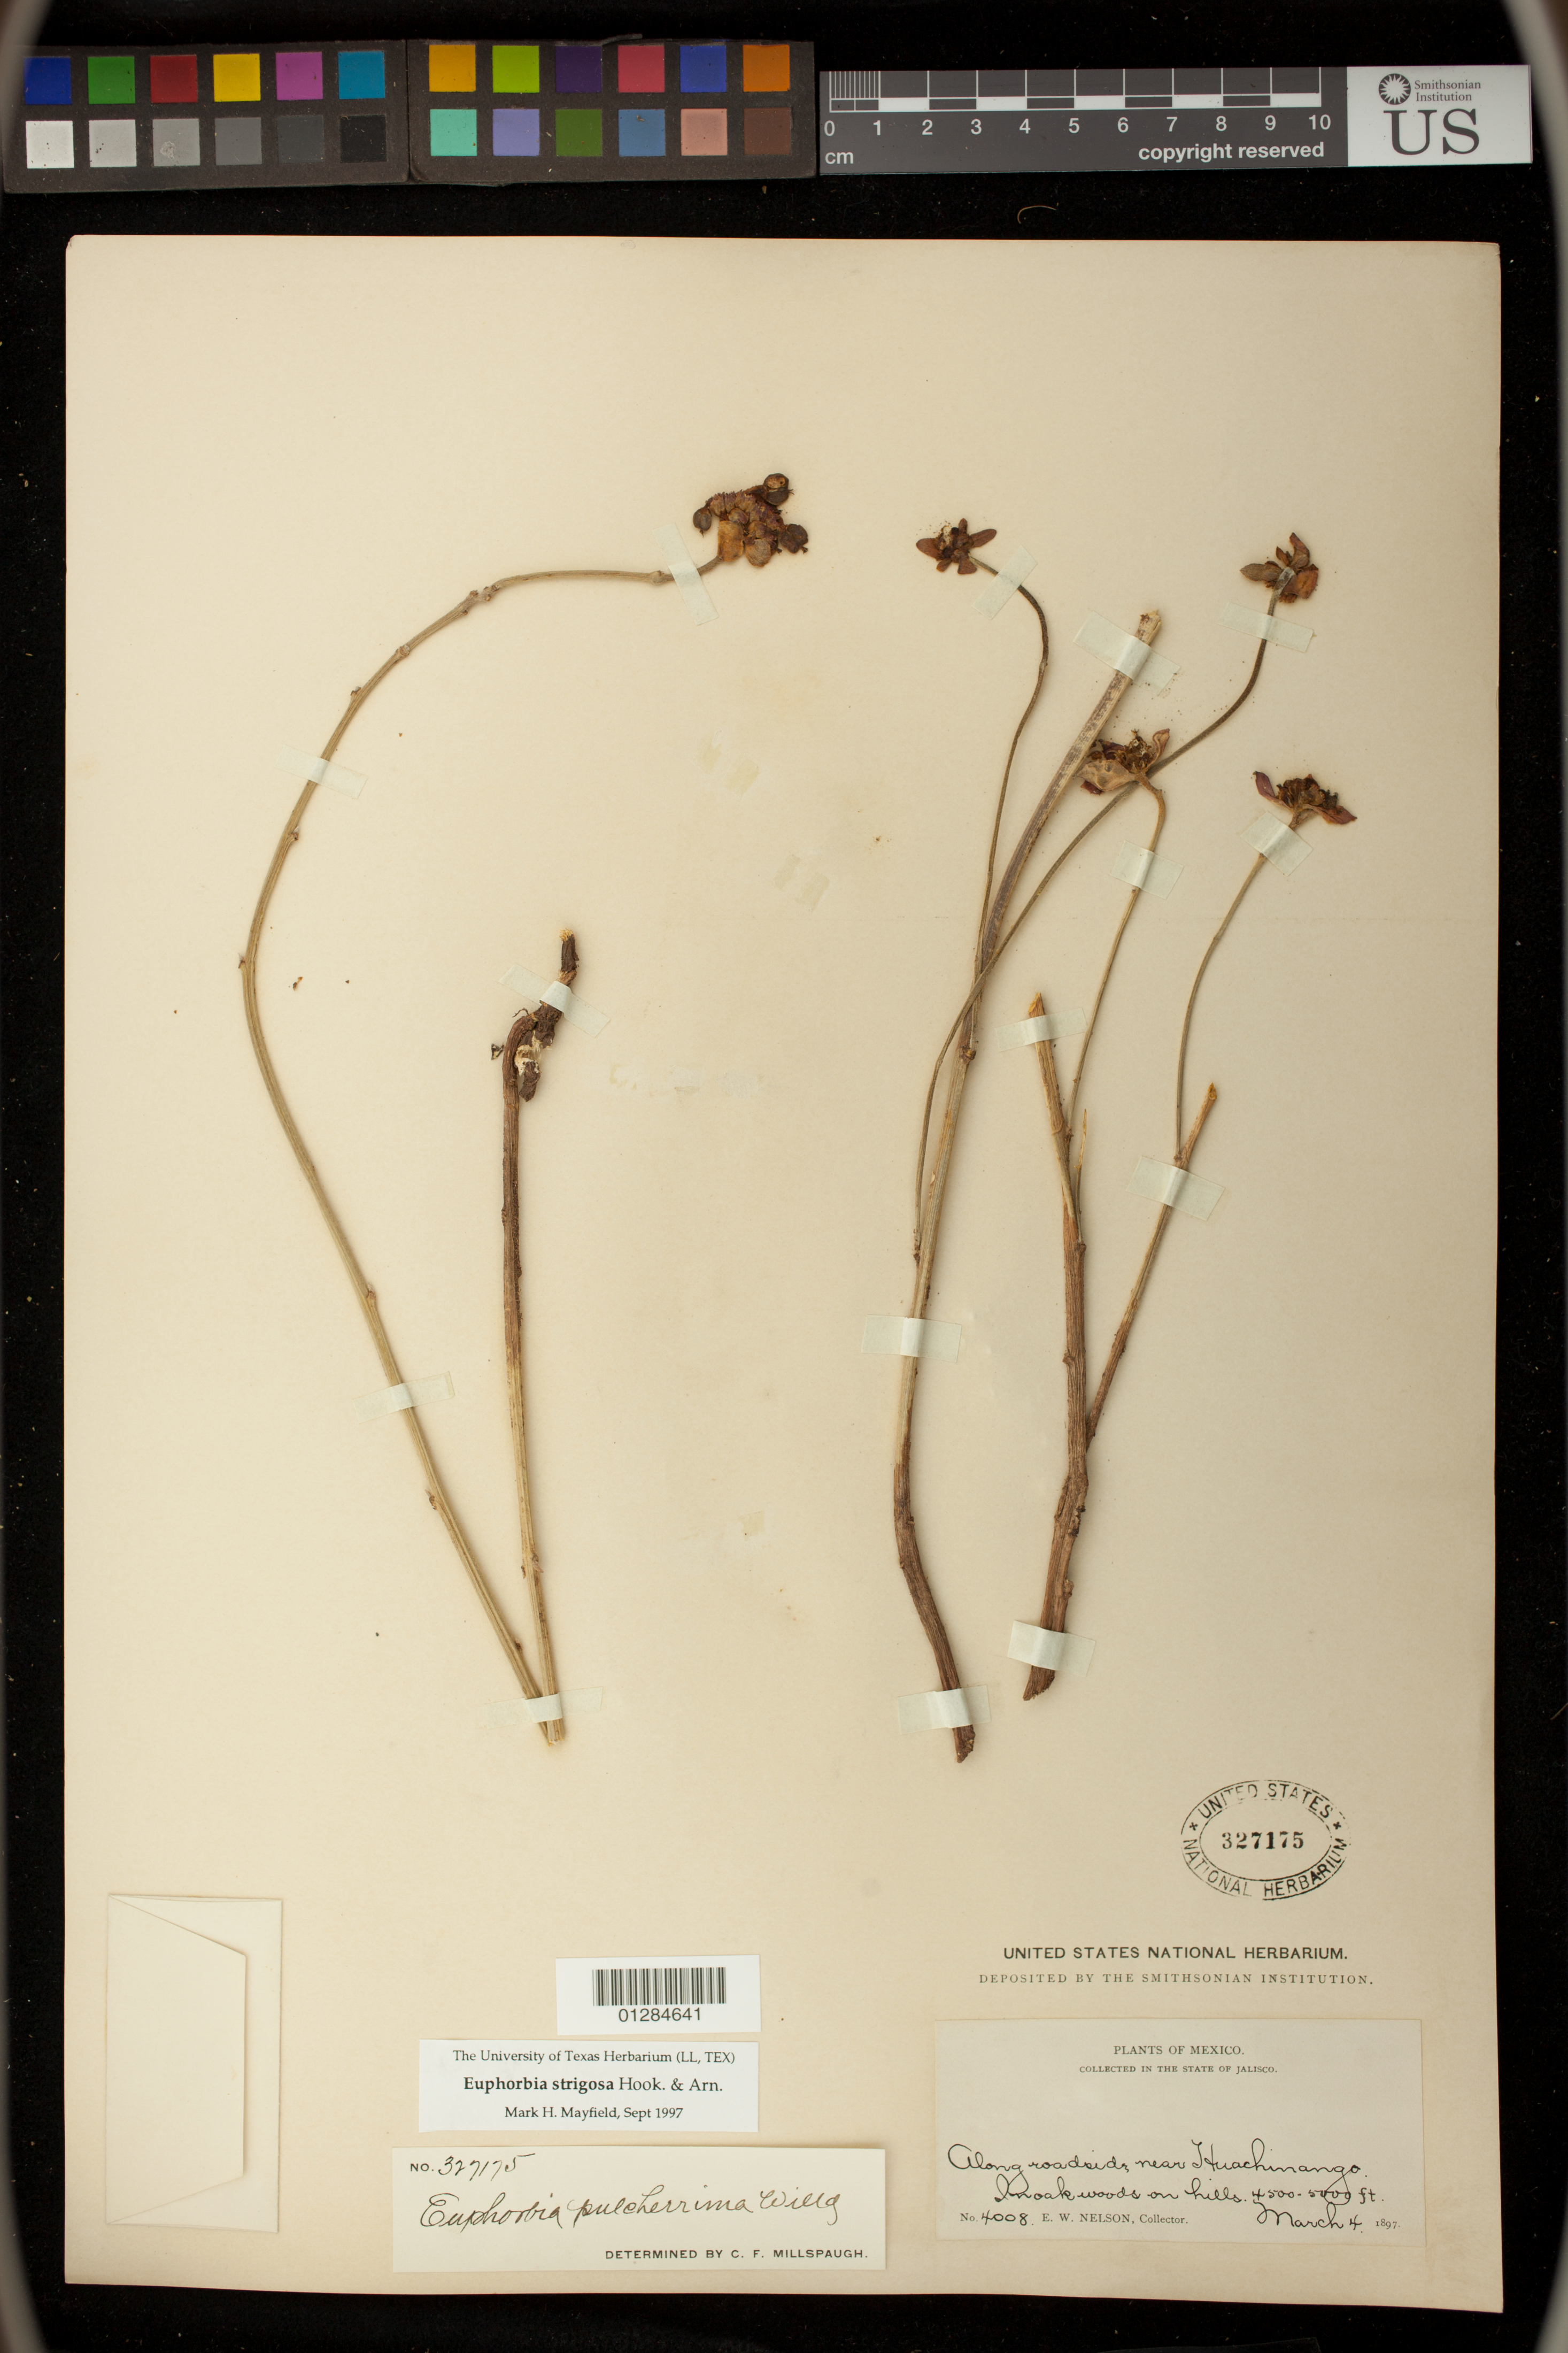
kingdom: Plantae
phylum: Tracheophyta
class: Magnoliopsida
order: Malpighiales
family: Euphorbiaceae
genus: Euphorbia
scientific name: Euphorbia strigosa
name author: Hook. & Arn.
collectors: E. W. Nelson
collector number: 4008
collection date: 1897-03-04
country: Mexico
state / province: Jalisco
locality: Along roadside, near Huauchinango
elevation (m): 1372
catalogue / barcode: US 327175